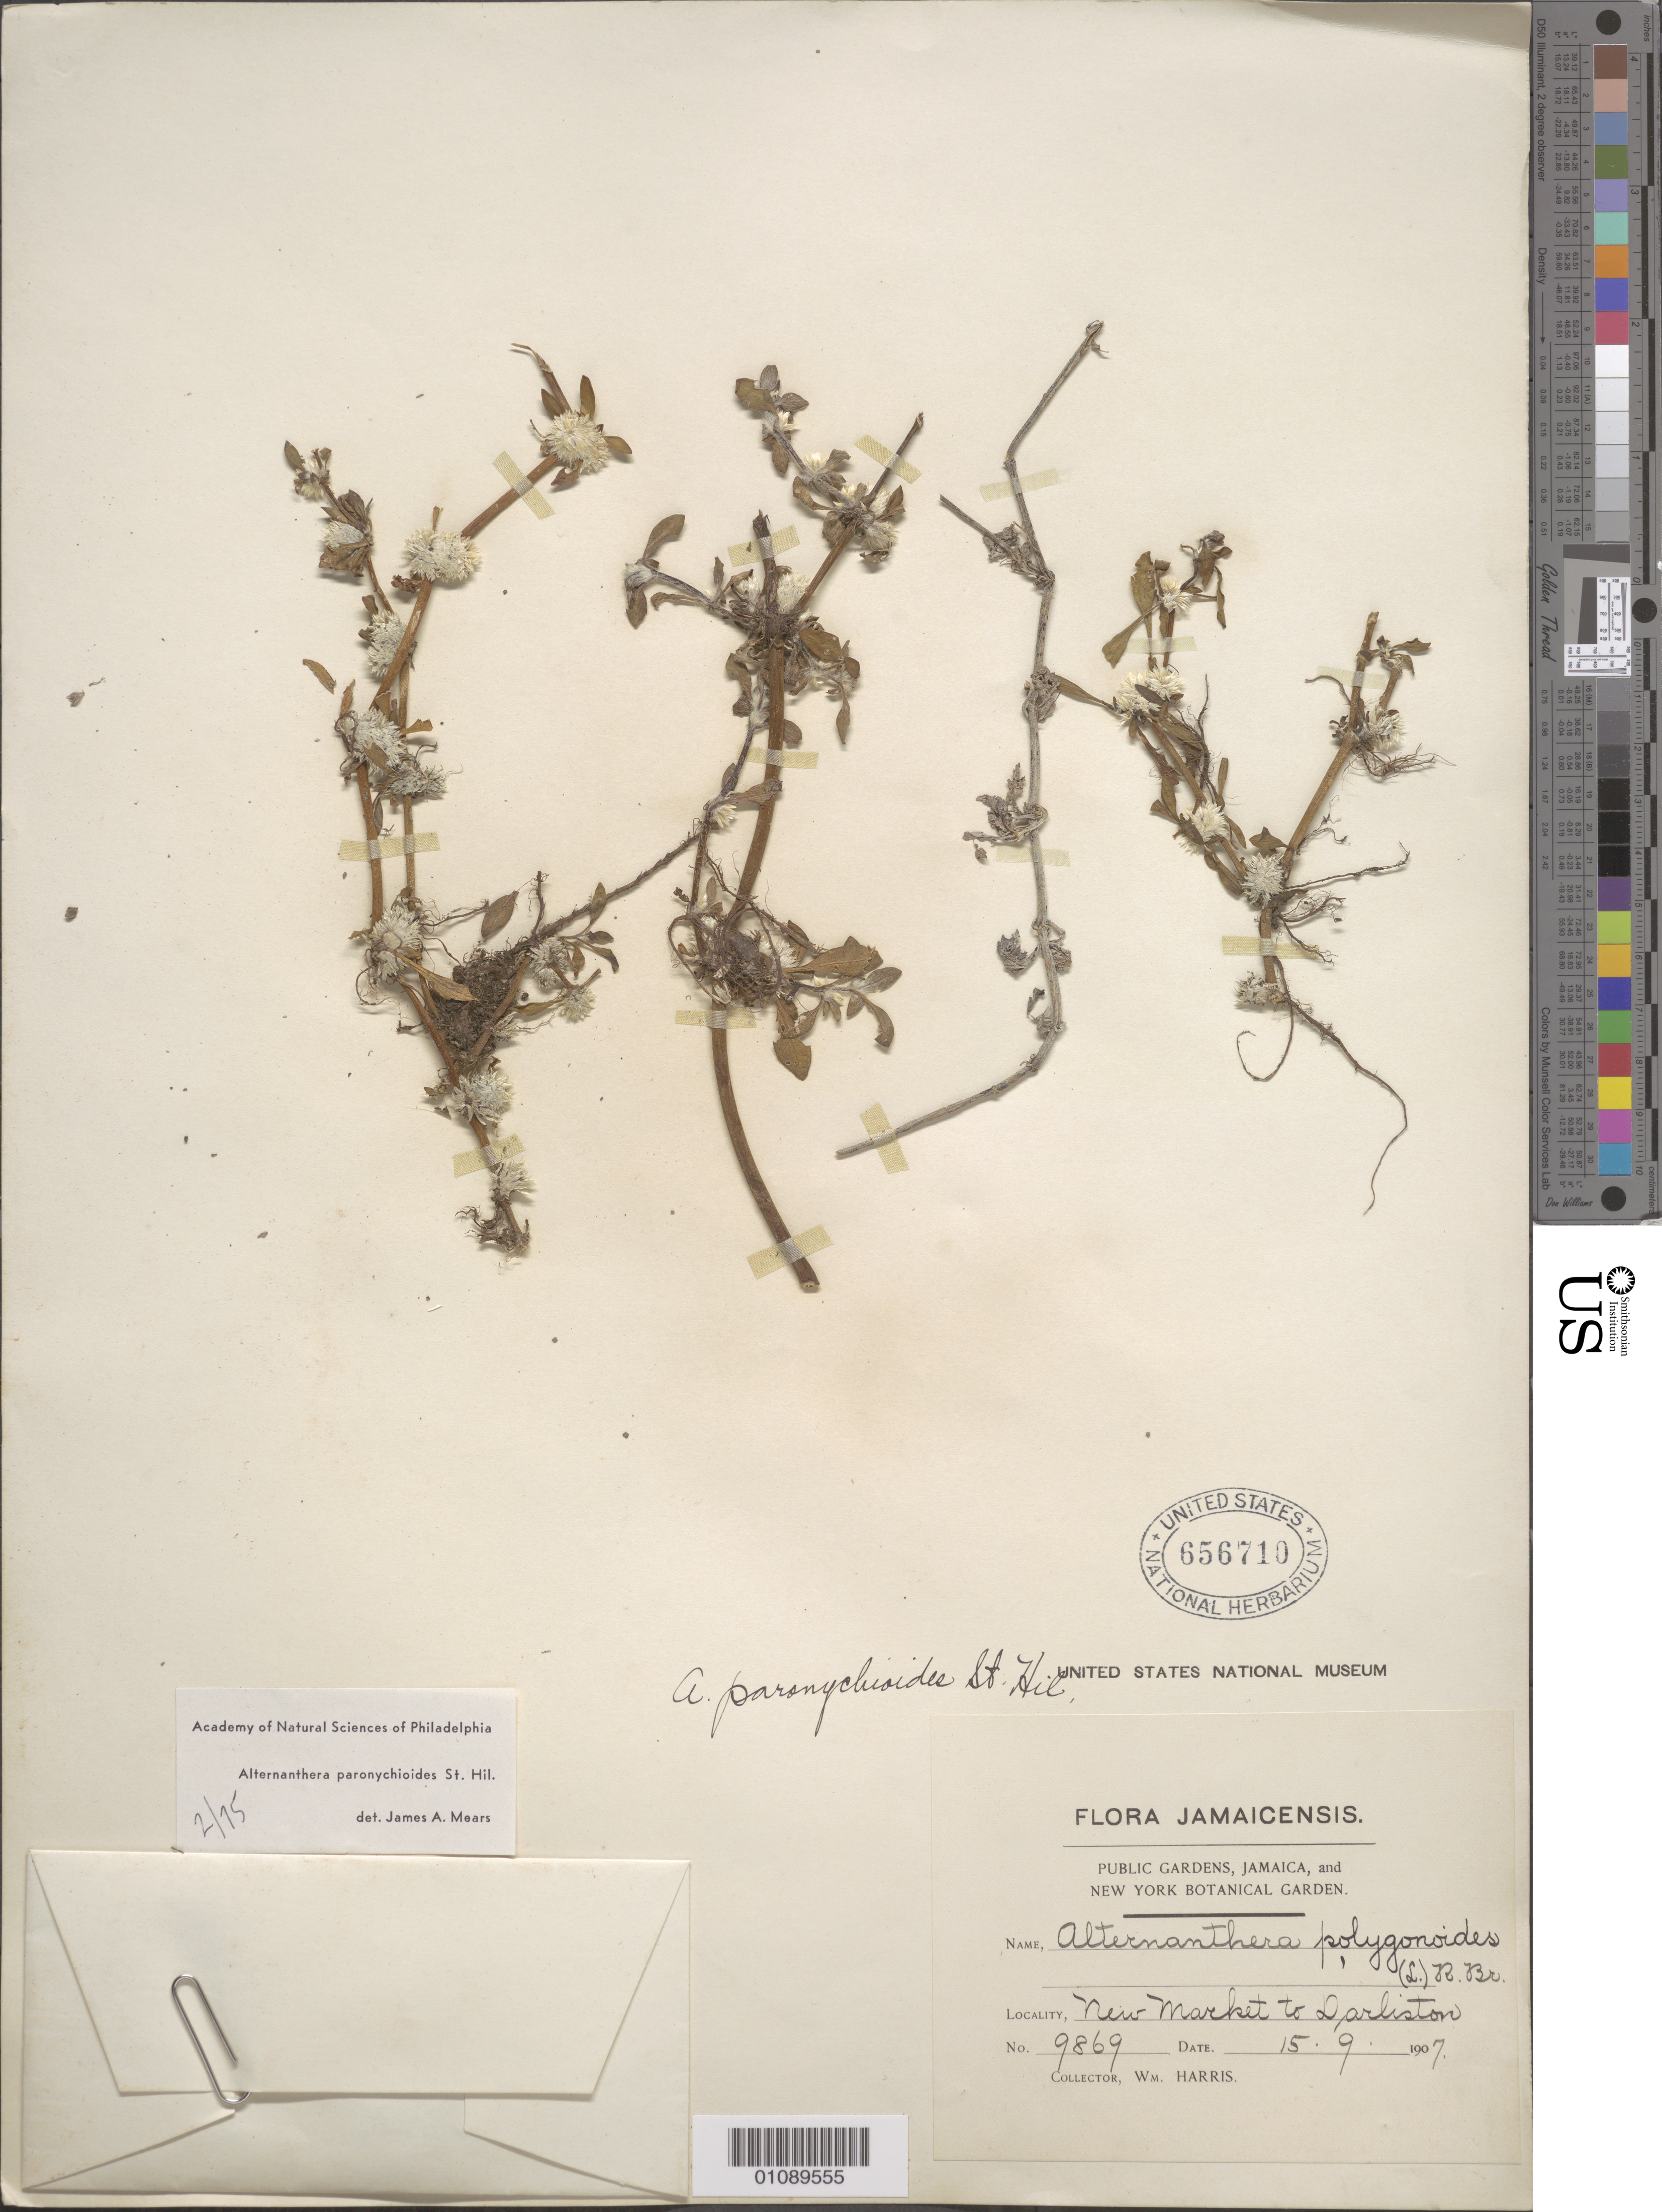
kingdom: Plantae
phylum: Tracheophyta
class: Magnoliopsida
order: Caryophyllales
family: Amaranthaceae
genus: Alternanthera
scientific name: Alternanthera paronychioides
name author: A. St.-Hil.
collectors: W. Harris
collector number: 9869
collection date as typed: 15 Sep 1907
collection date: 1907-09-15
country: Jamaica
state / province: Saint Elizabeth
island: Jamaica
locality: New Market to Darliston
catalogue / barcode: US 656710